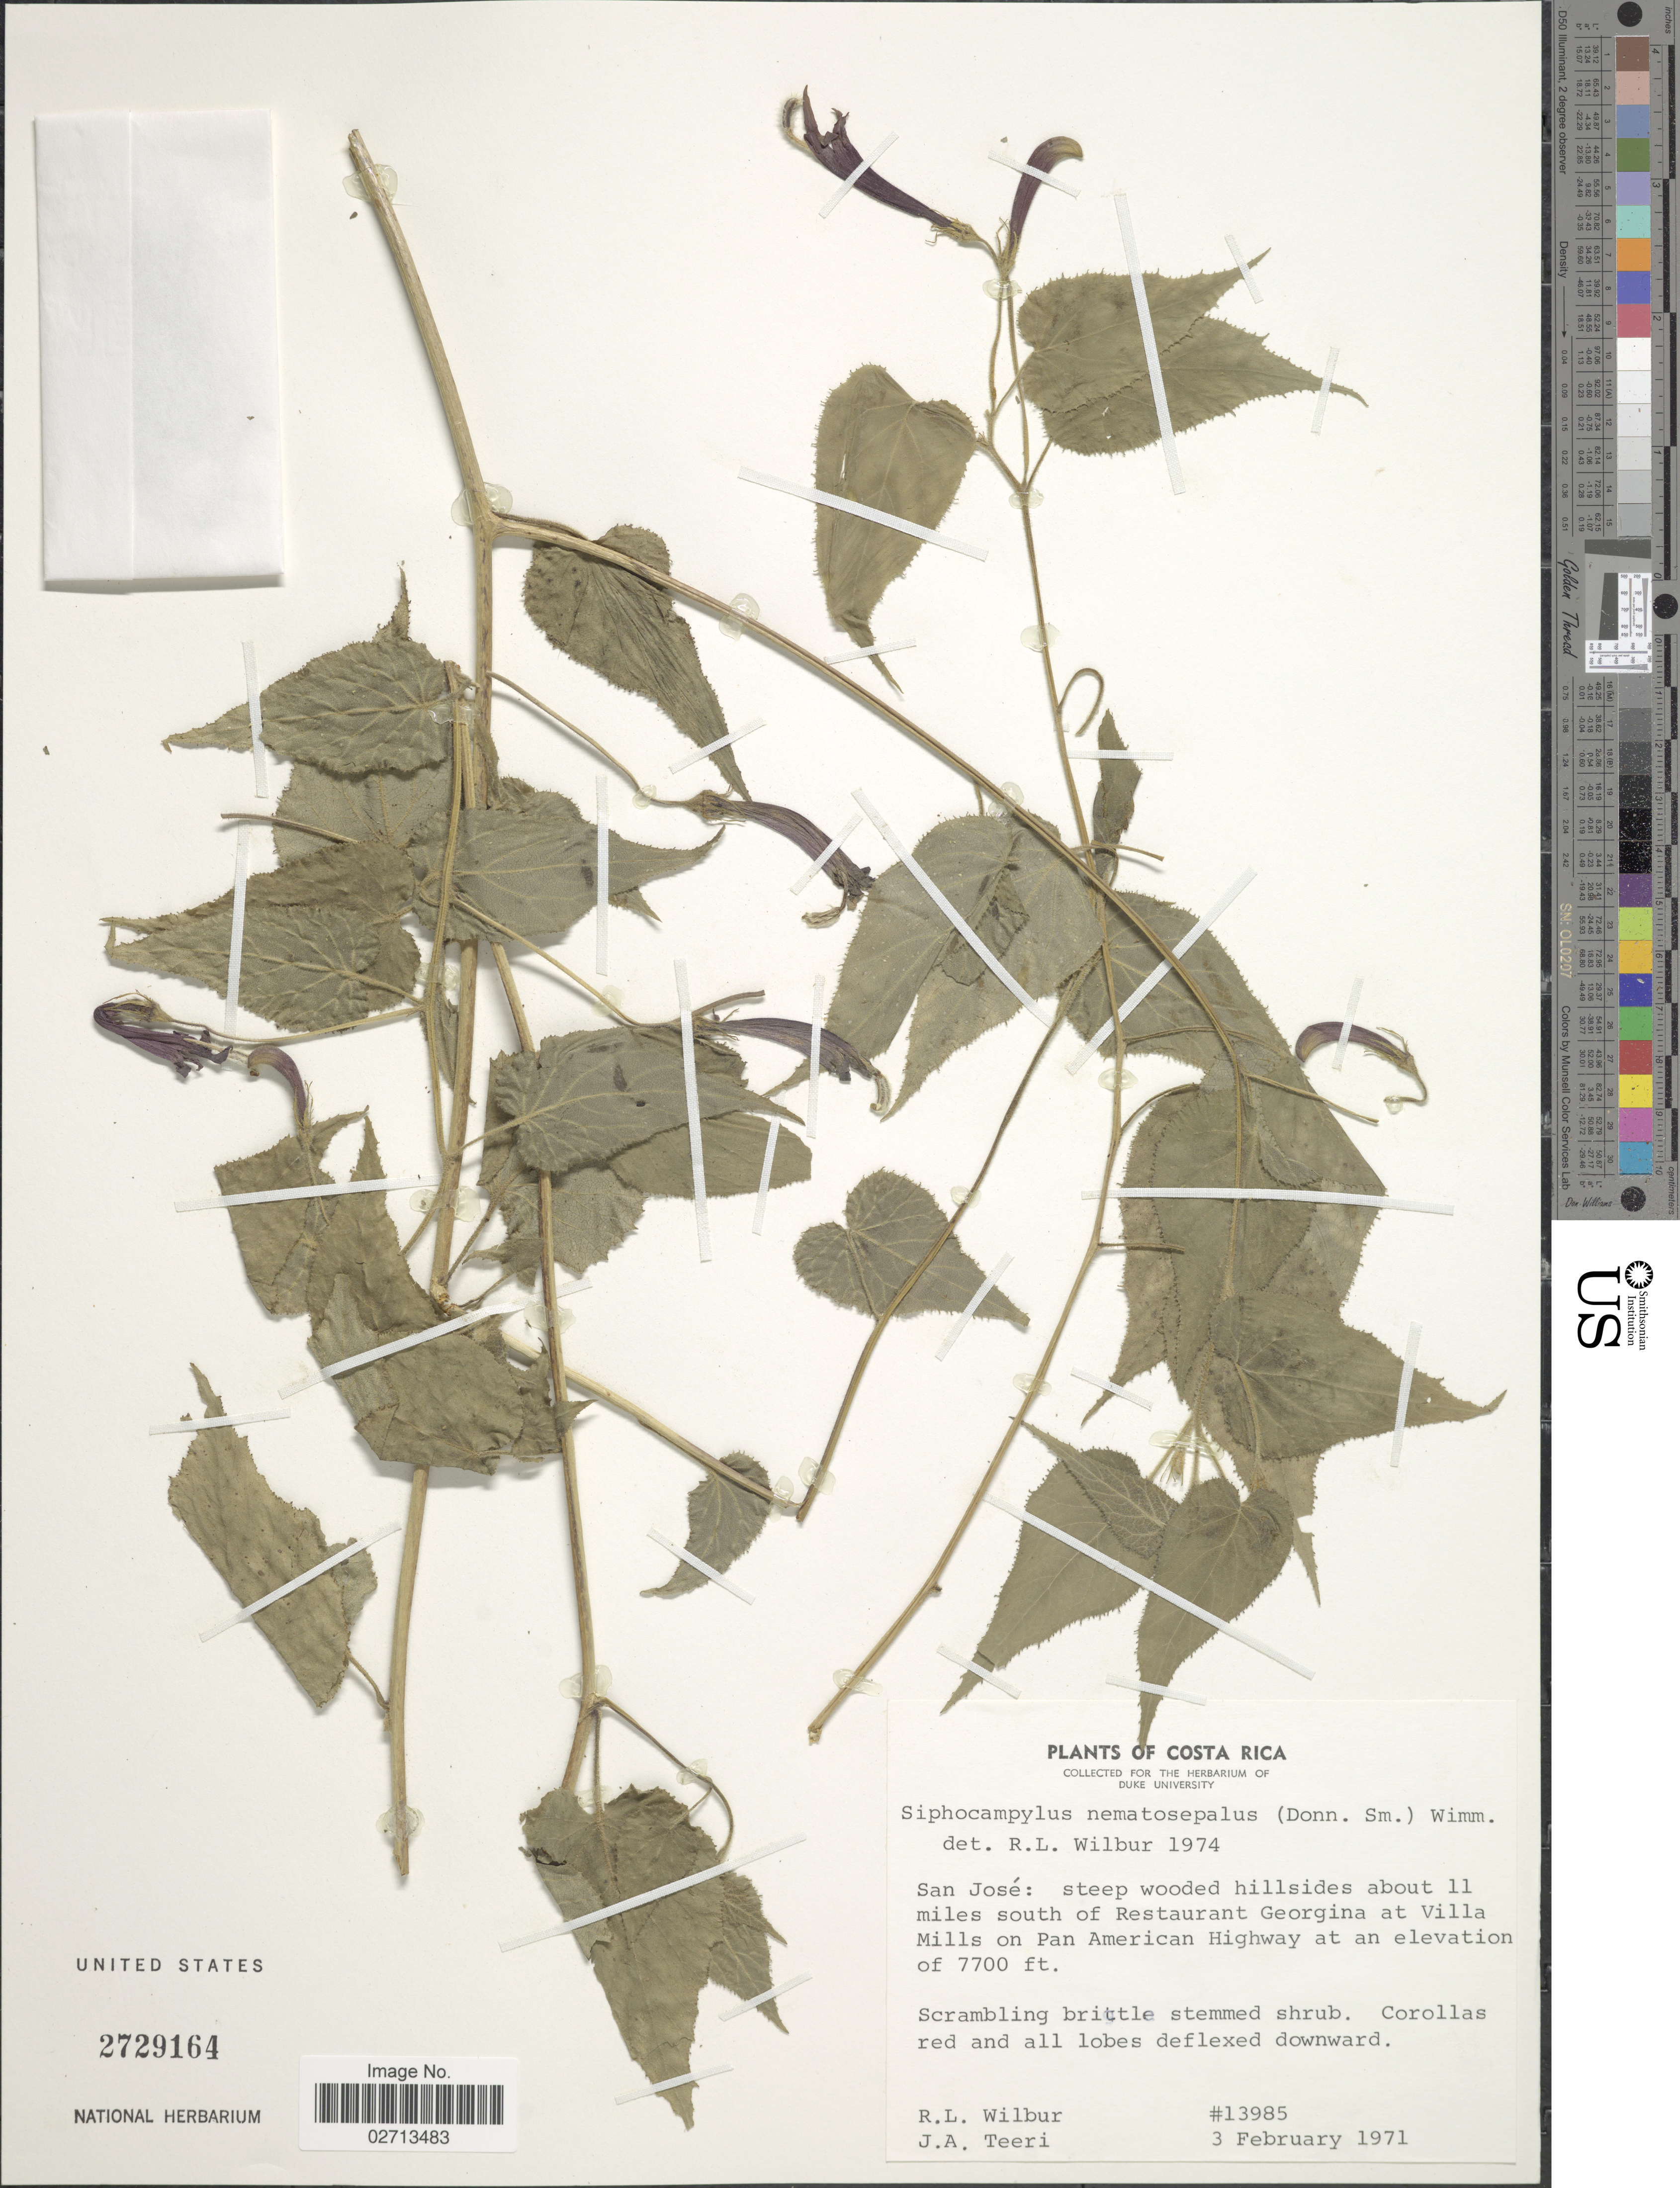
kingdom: Plantae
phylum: Tracheophyta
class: Magnoliopsida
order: Asterales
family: Campanulaceae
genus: Siphocampylus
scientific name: Siphocampylus nematosepalus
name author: (Donn. Sm.) E. Wimm.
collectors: R. L. Wilbur & J. Teeri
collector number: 13985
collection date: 1971-02-03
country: Costa Rica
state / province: San José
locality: About 11 miles south of Restaurant Georgina at Villa Mills on Pan American Highway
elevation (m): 2347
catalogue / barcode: US 2729164